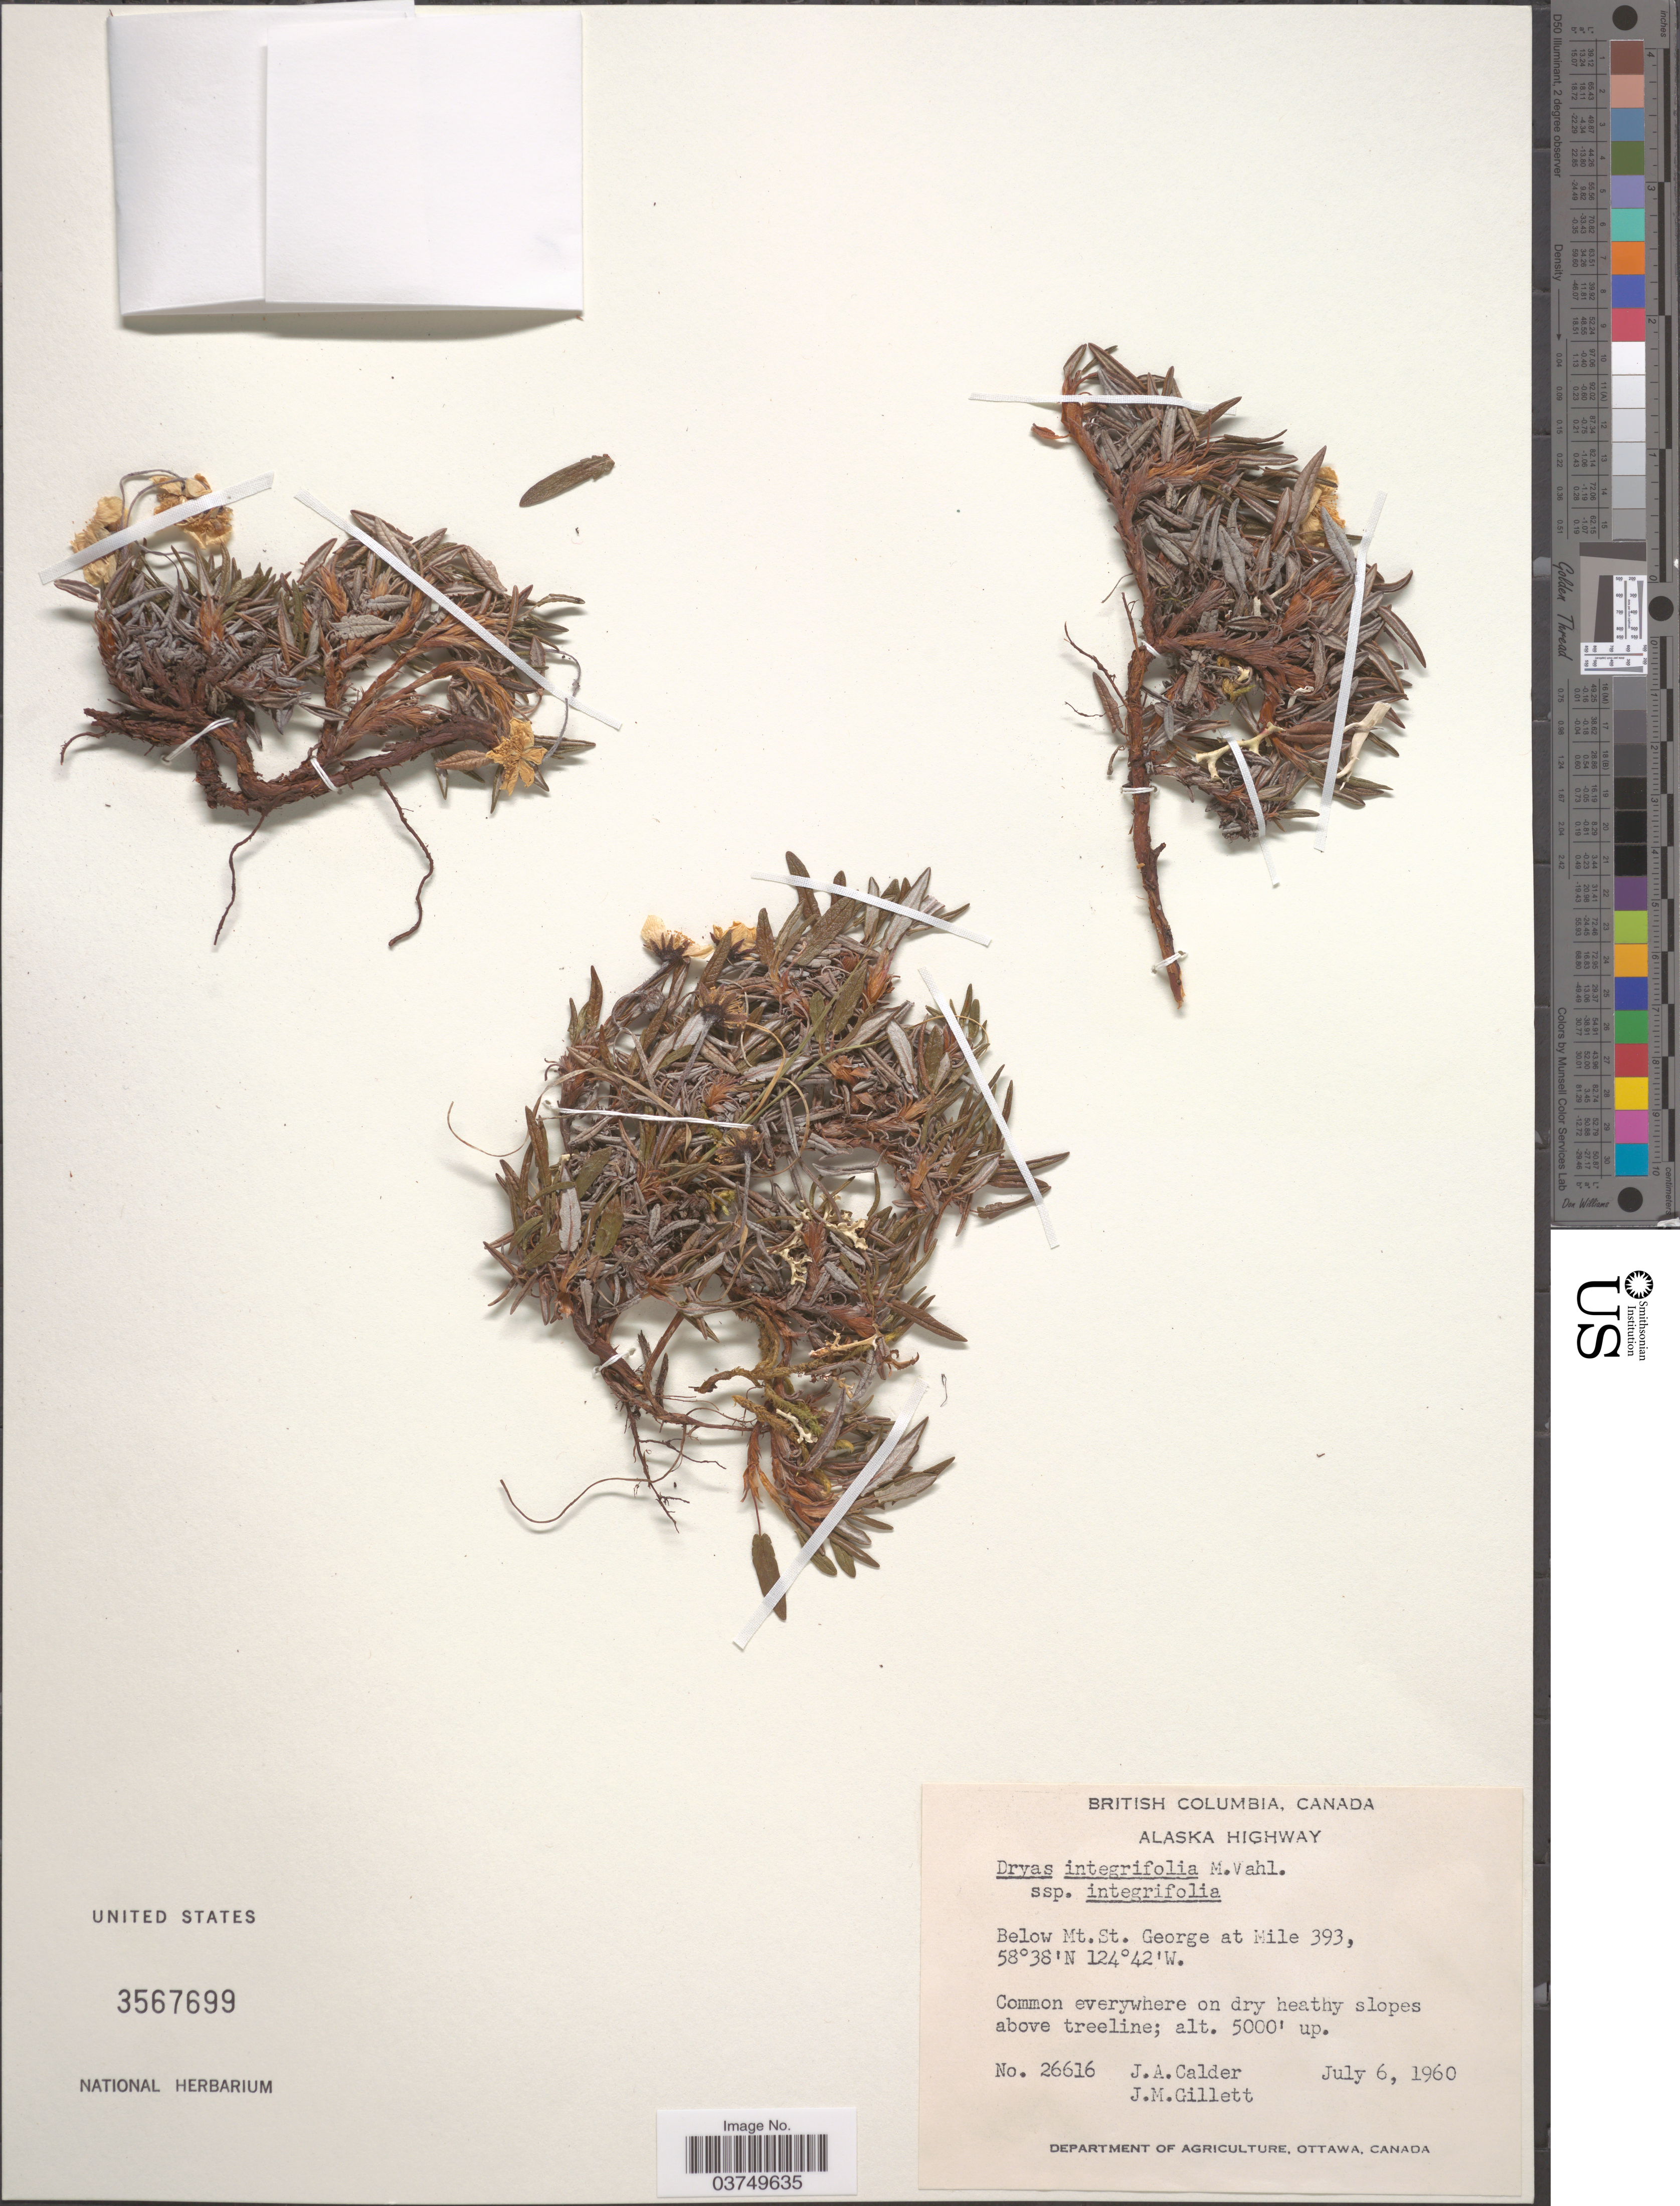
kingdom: Plantae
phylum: Tracheophyta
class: Magnoliopsida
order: Rosales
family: Rosaceae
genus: Dryas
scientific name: Dryas integrifolia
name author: Vahl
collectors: J. A. Calder & J. M. Gillett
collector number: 26616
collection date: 1960-07-06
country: Canada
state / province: British Columbia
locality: Alaska Highway. Below Mt. St. George at Mile 393. Above treeline.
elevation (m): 1524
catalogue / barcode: US 3567699